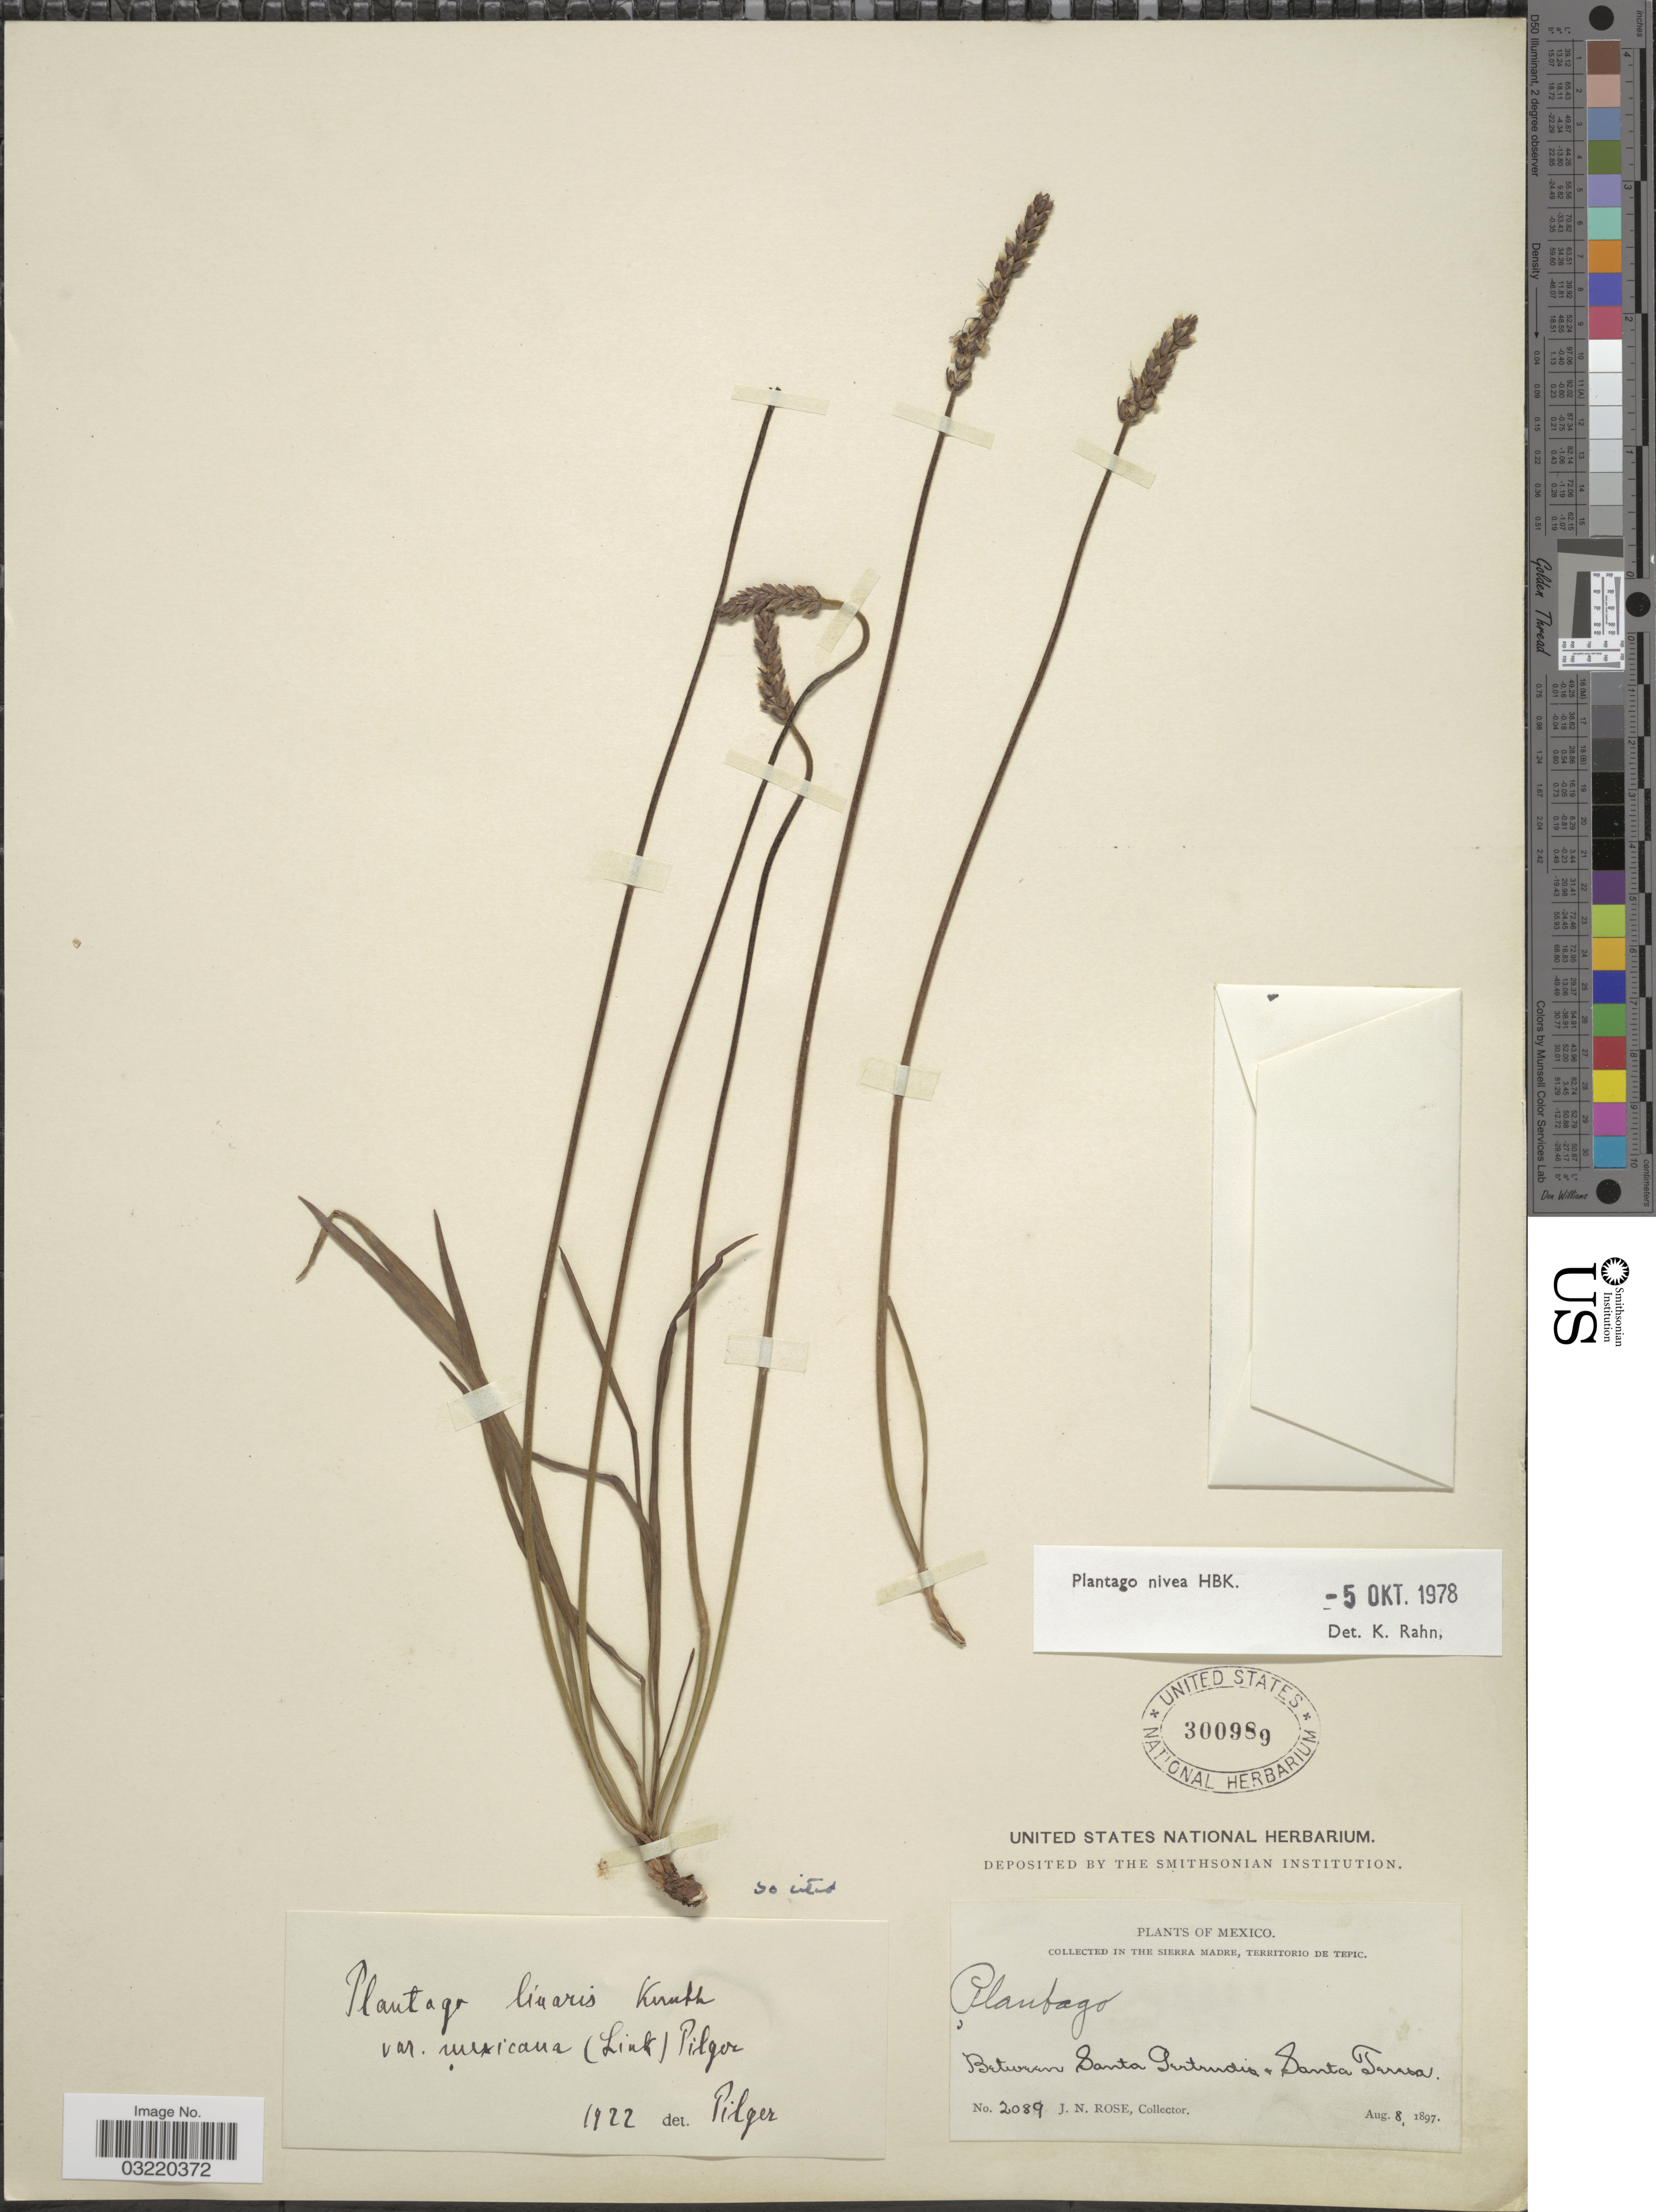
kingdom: Plantae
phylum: Tracheophyta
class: Magnoliopsida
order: Lamiales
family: Plantaginaceae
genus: Plantago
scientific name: Plantago nivea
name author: Kunth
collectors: J. N. Rose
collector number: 2089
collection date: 1897-08-08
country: Mexico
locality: Sierra Madre, Territorio de Tepic. Between Santa Gertrudis & Santa Teresa.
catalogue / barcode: US 300989